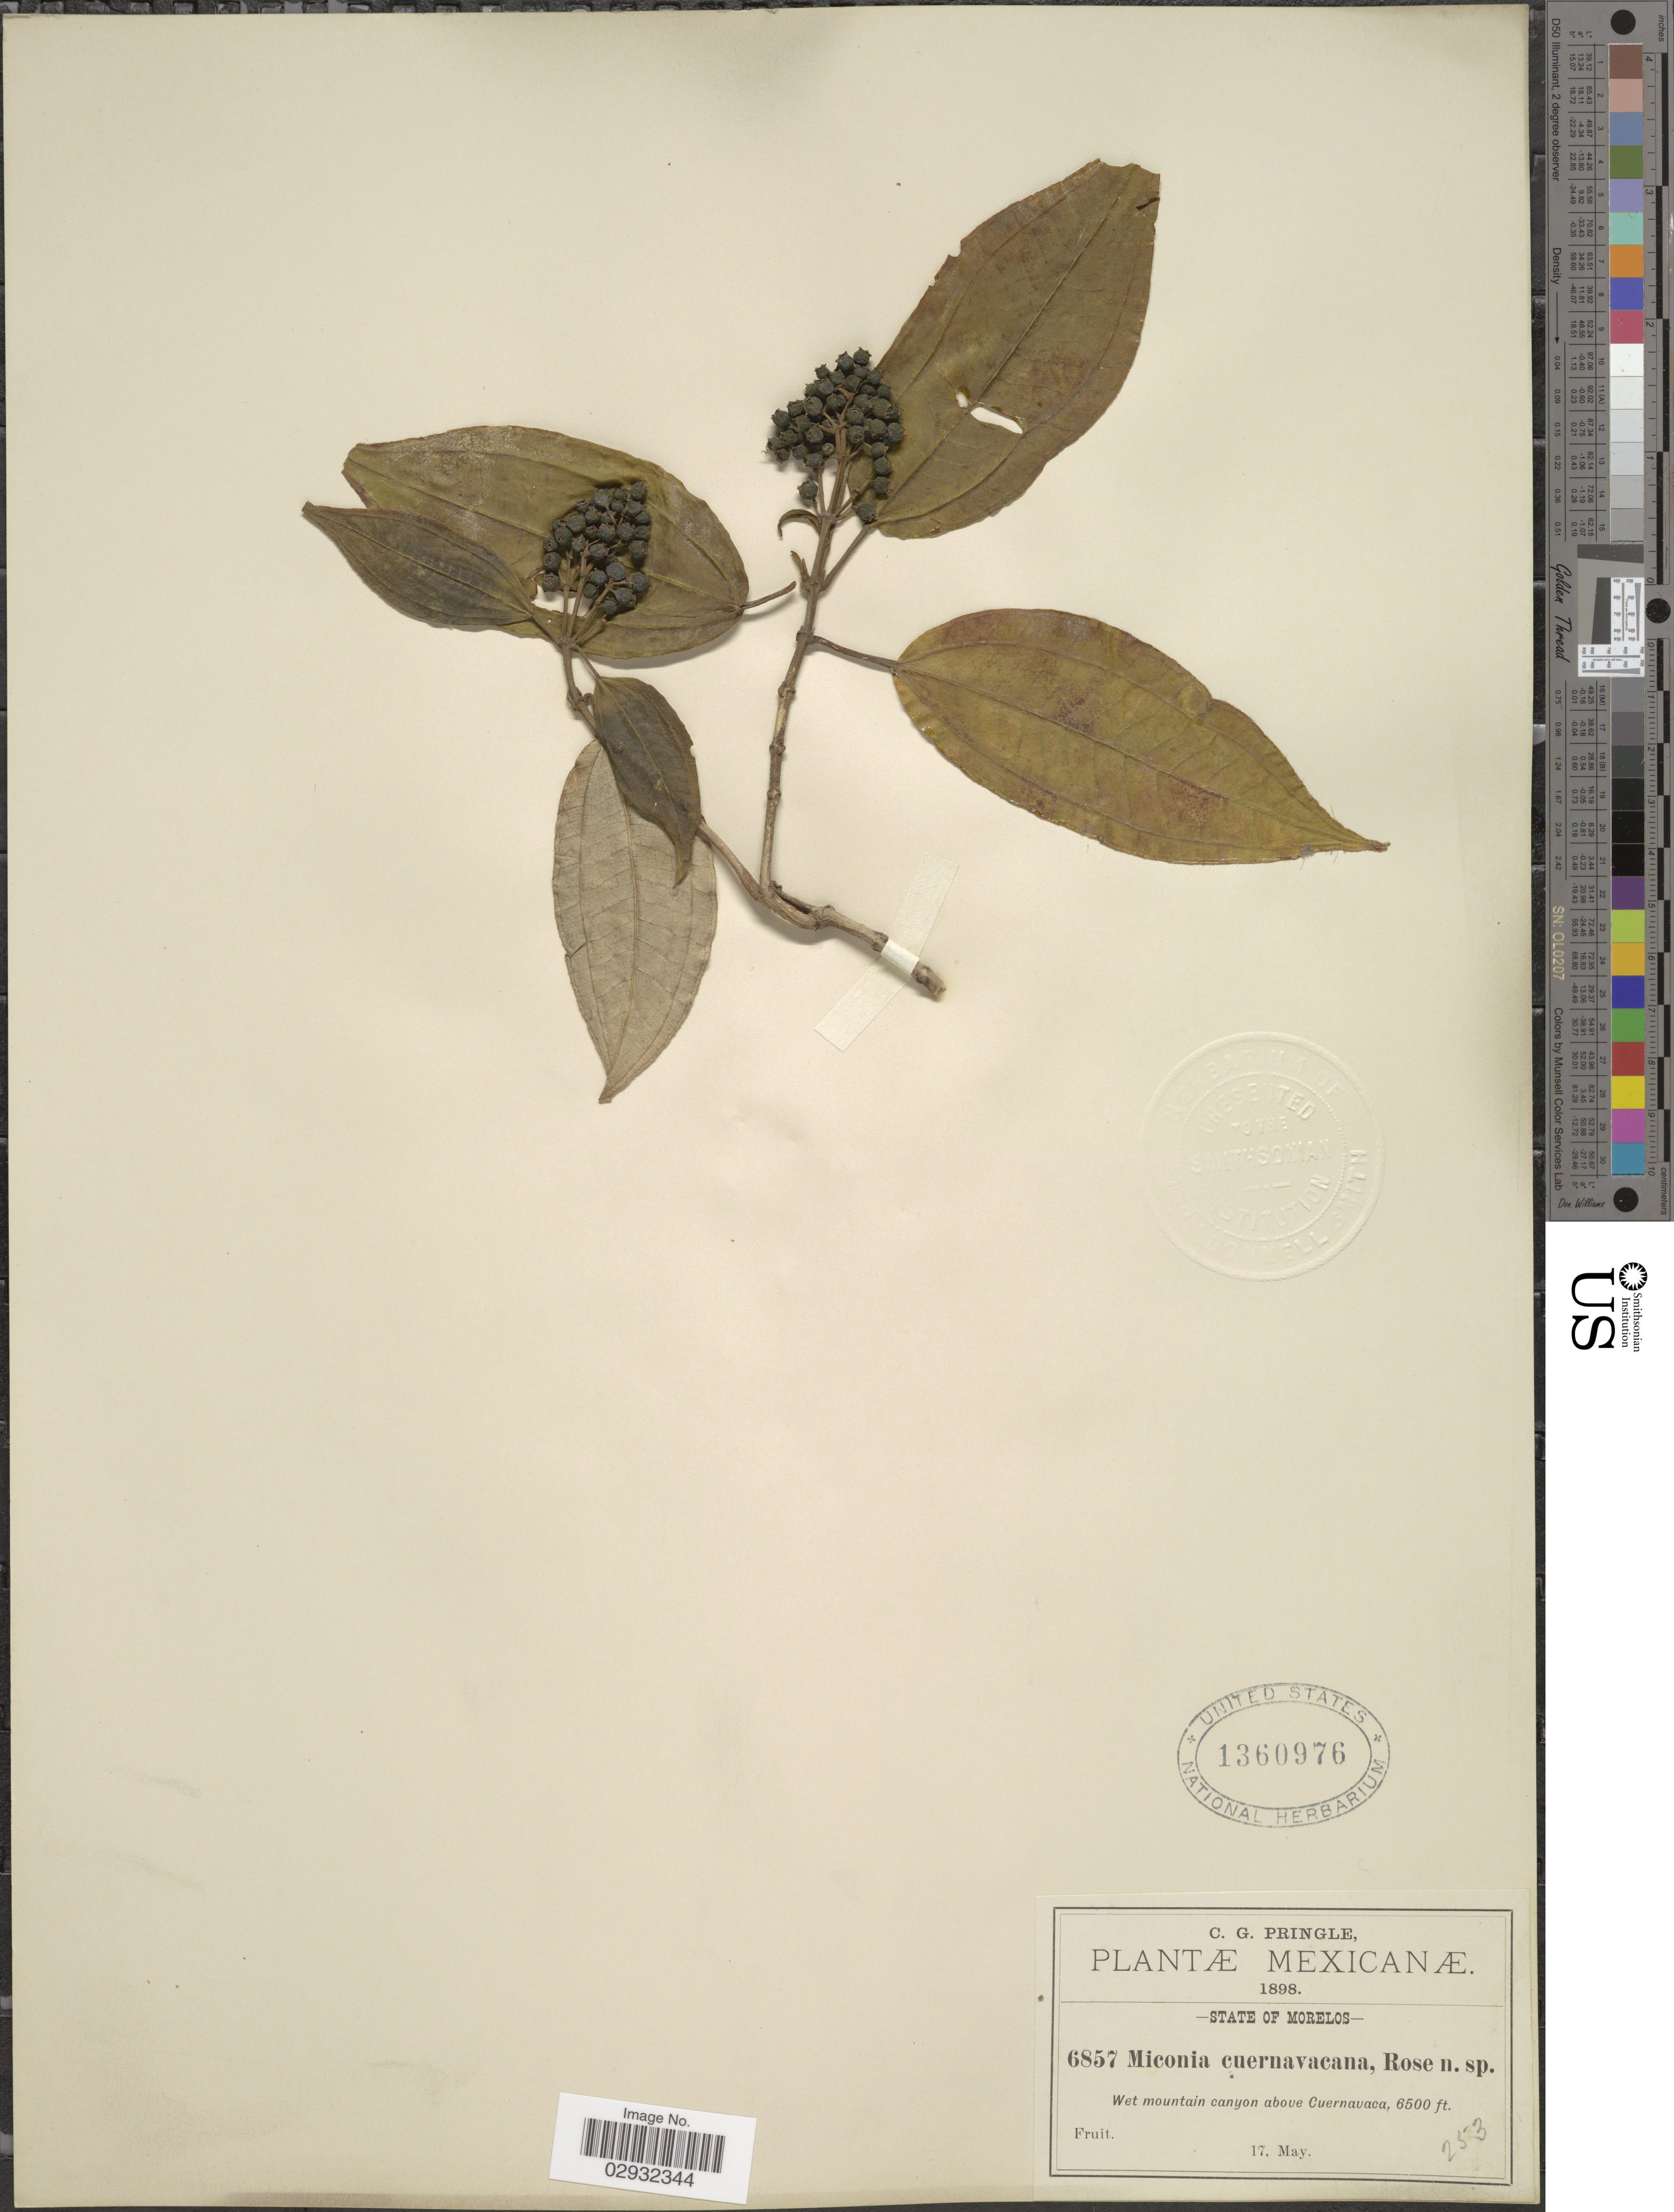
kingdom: Plantae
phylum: Tracheophyta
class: Magnoliopsida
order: Myrtales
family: Melastomataceae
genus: Miconia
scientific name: Miconia cuernavacana Rose, ined.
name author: Rose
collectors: C. G. Pringle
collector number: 6857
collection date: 1898-05-17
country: Mexico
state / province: Morelos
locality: Wet mountain canyon above Cuernavaca.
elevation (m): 1981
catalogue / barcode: US 1360976